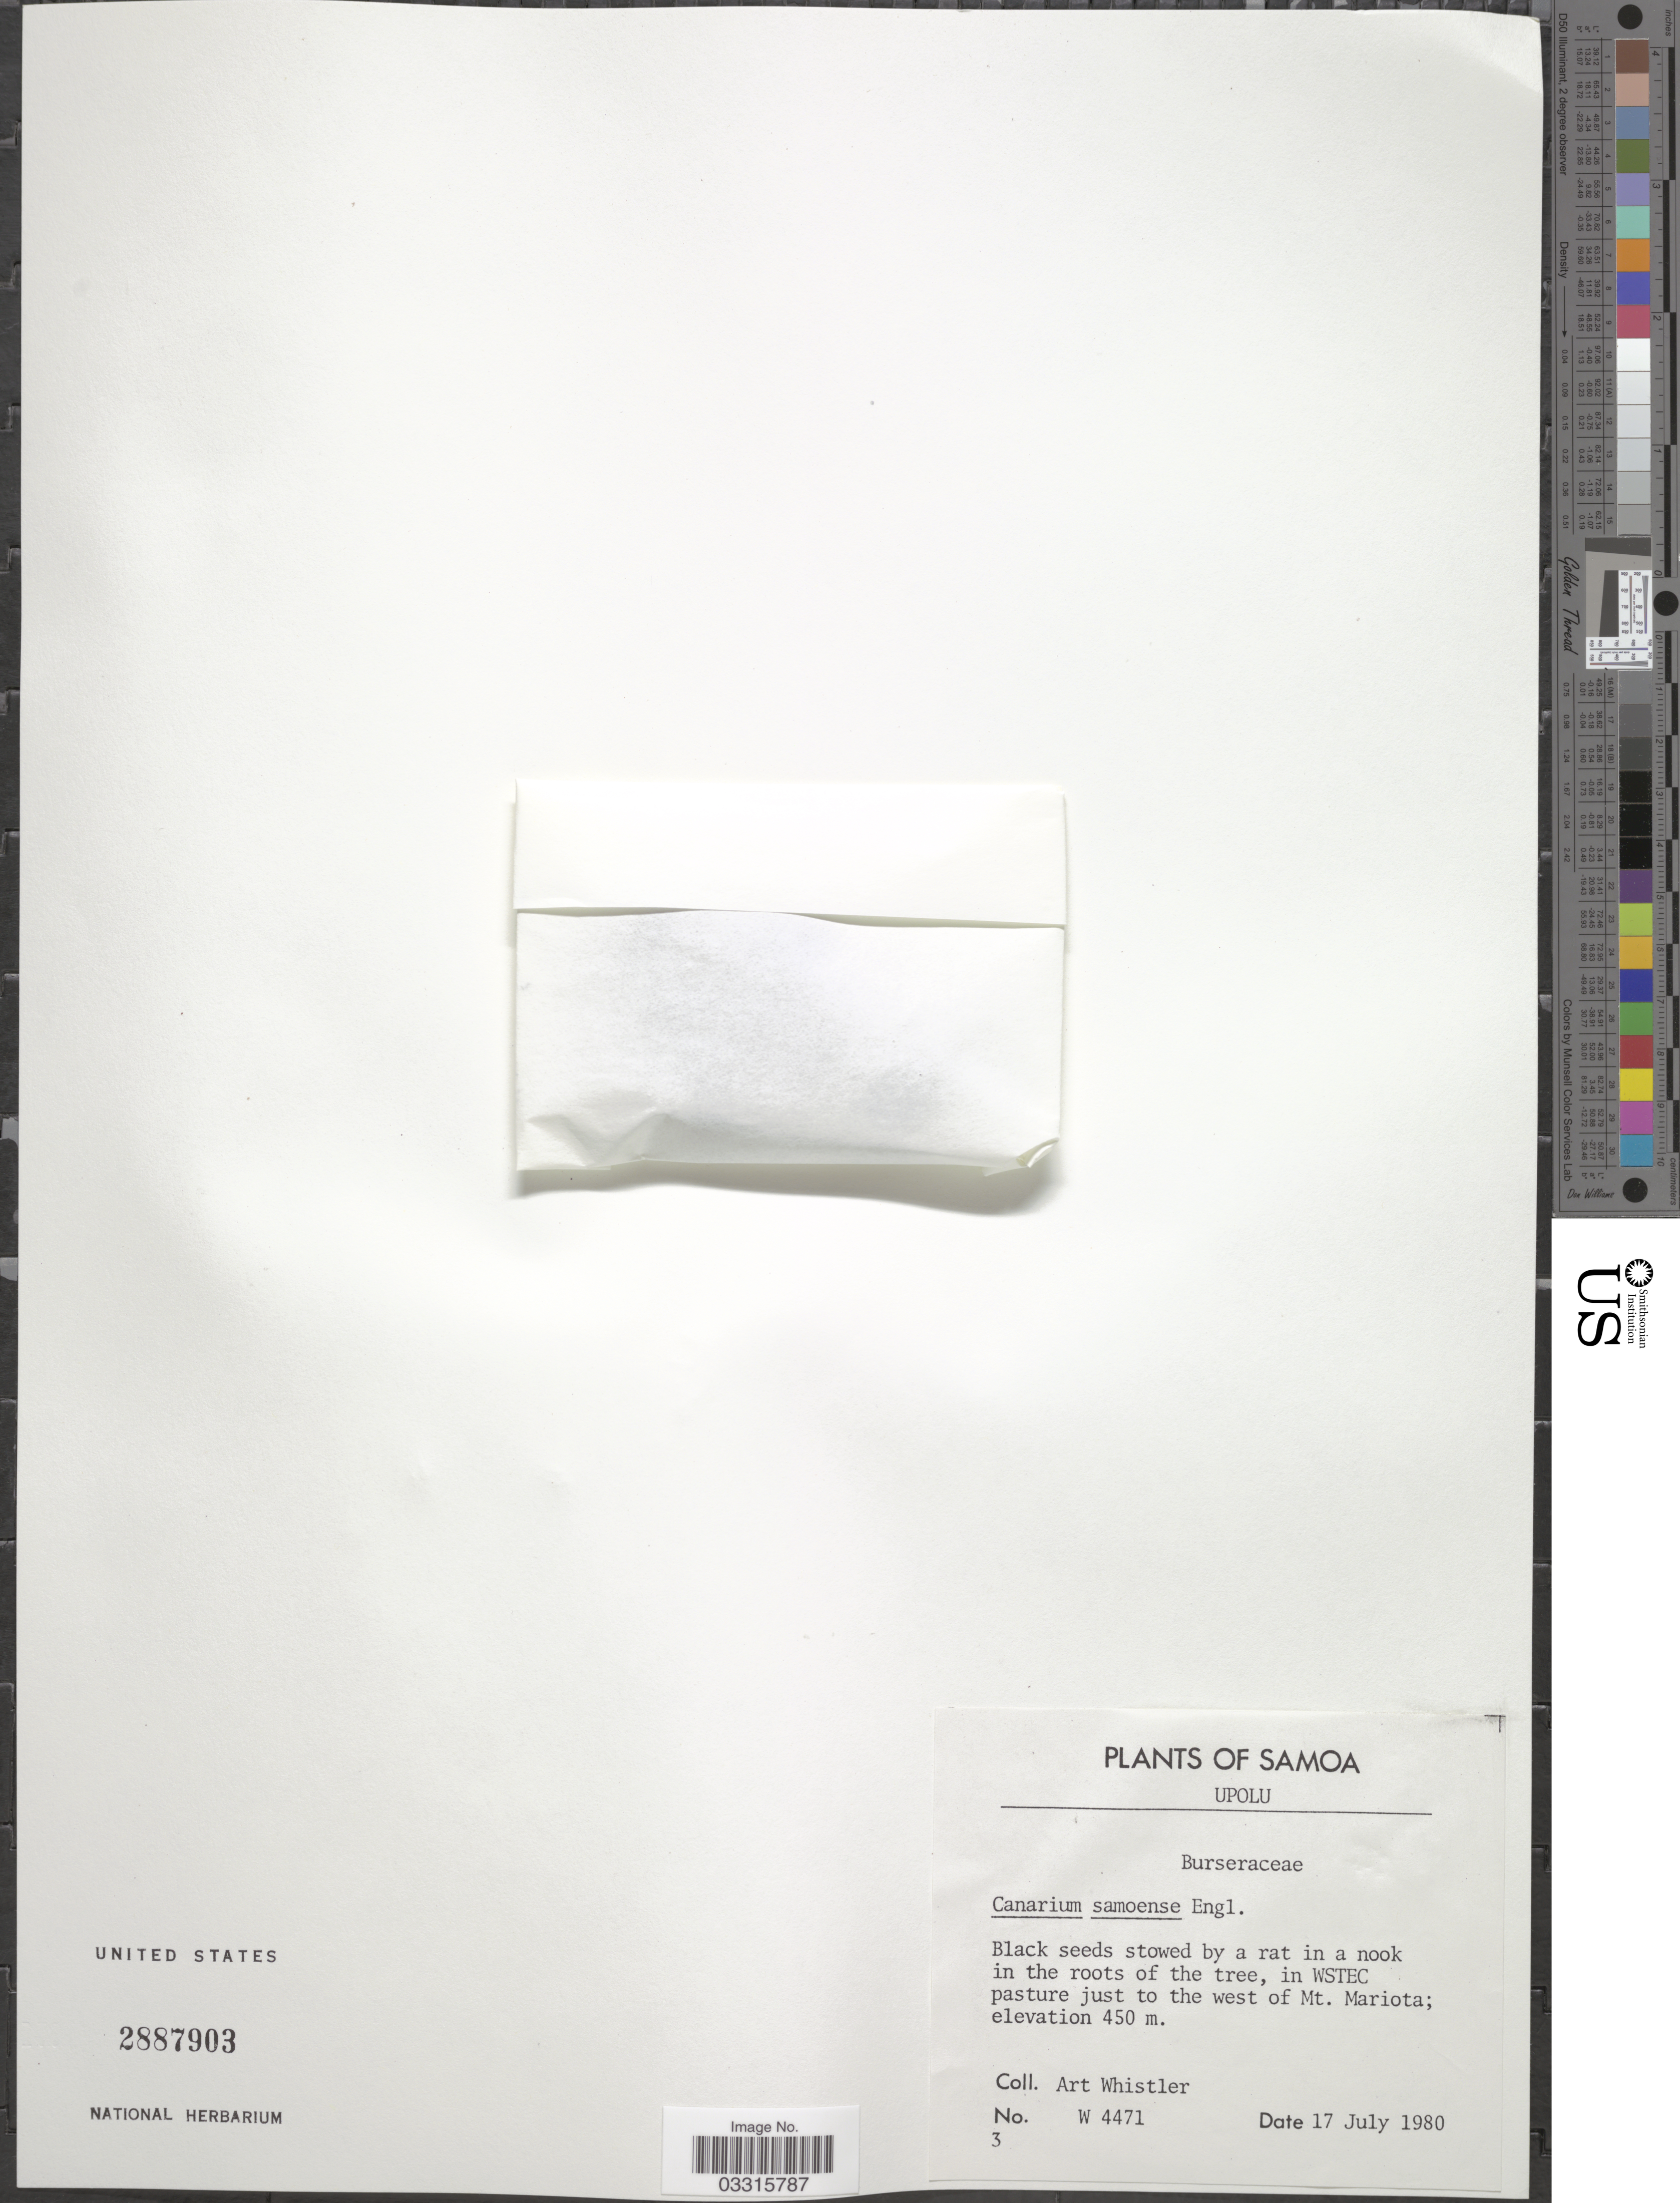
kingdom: Plantae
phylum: Tracheophyta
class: Magnoliopsida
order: Sapindales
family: Burseraceae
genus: Canarium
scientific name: Canarium samoense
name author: Engl.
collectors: A. Whistler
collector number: W 4471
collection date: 1980-07-17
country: Samoa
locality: Samoa. Upolu. In WSTEC pasture just to the west of Mt. Mariota.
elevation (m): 450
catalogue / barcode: US 2887903